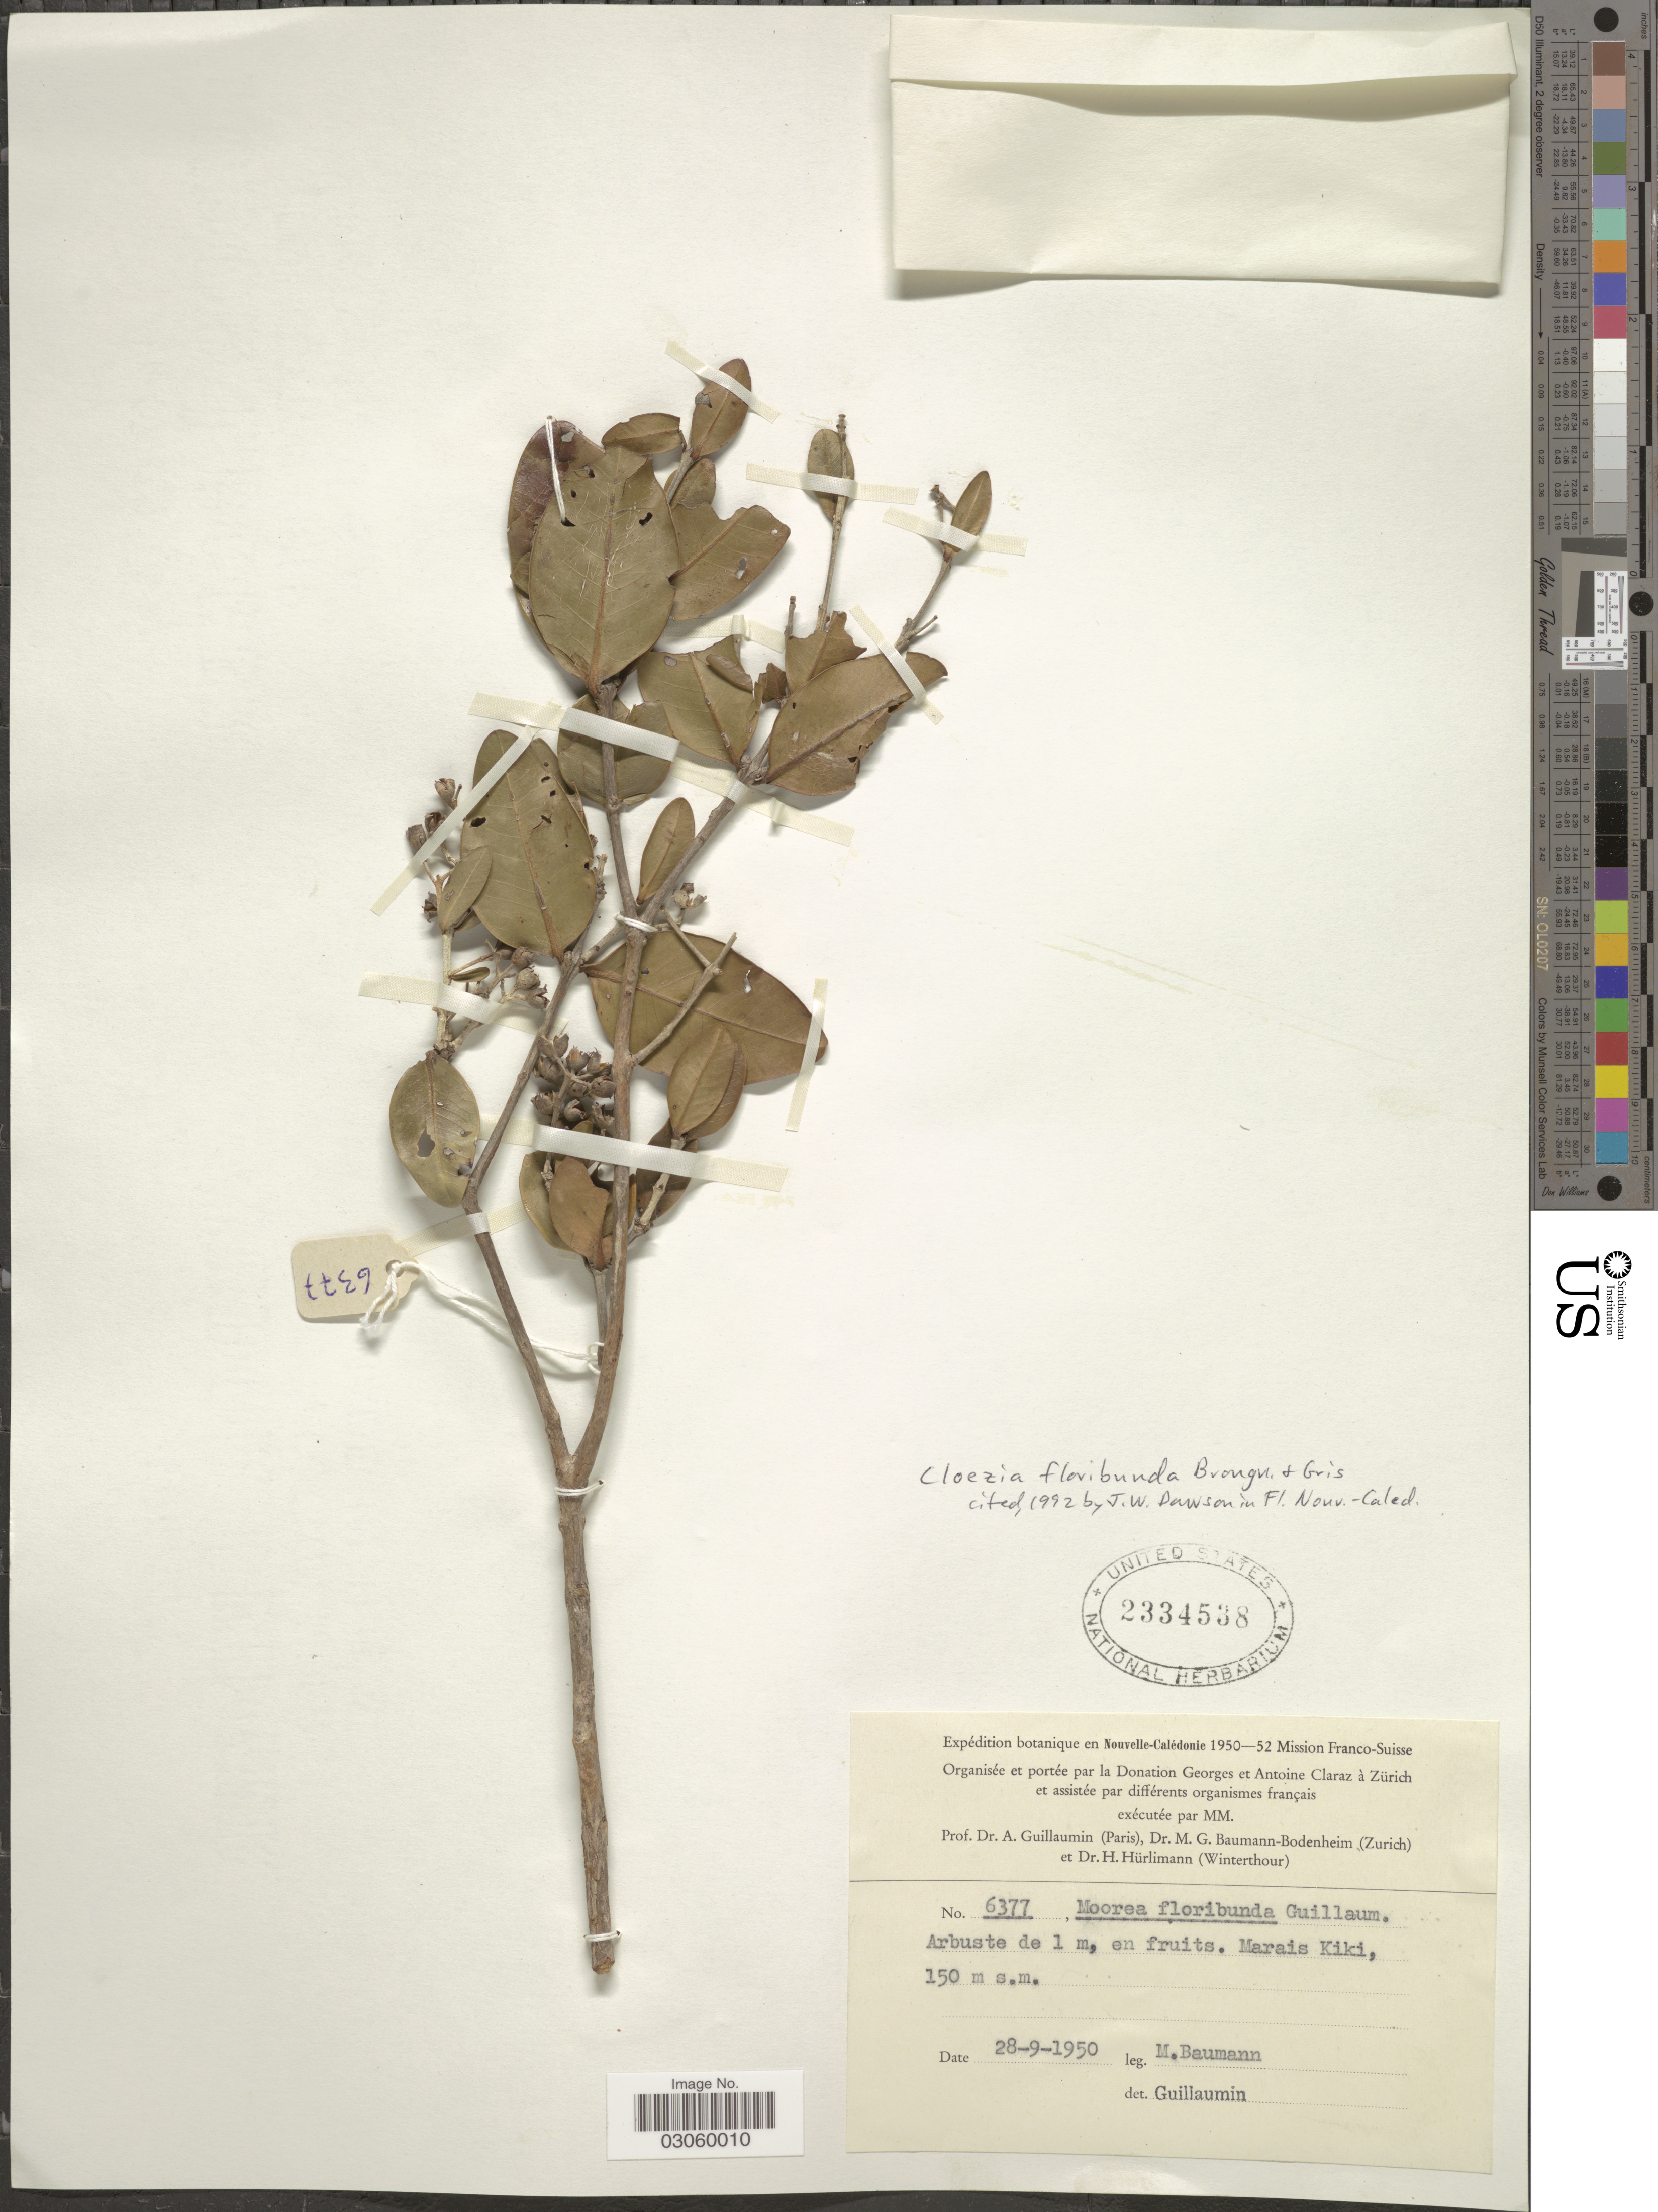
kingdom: Plantae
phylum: Tracheophyta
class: Magnoliopsida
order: Myrtales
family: Myrtaceae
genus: Cloezia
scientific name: Cloezia floribunda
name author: Brongn. & Gris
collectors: M. Baumann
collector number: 6377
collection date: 1950-09-28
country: New Caledonia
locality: Nouvelle-Calédonie, Marais Kiki.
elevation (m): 150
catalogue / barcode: US 2334538